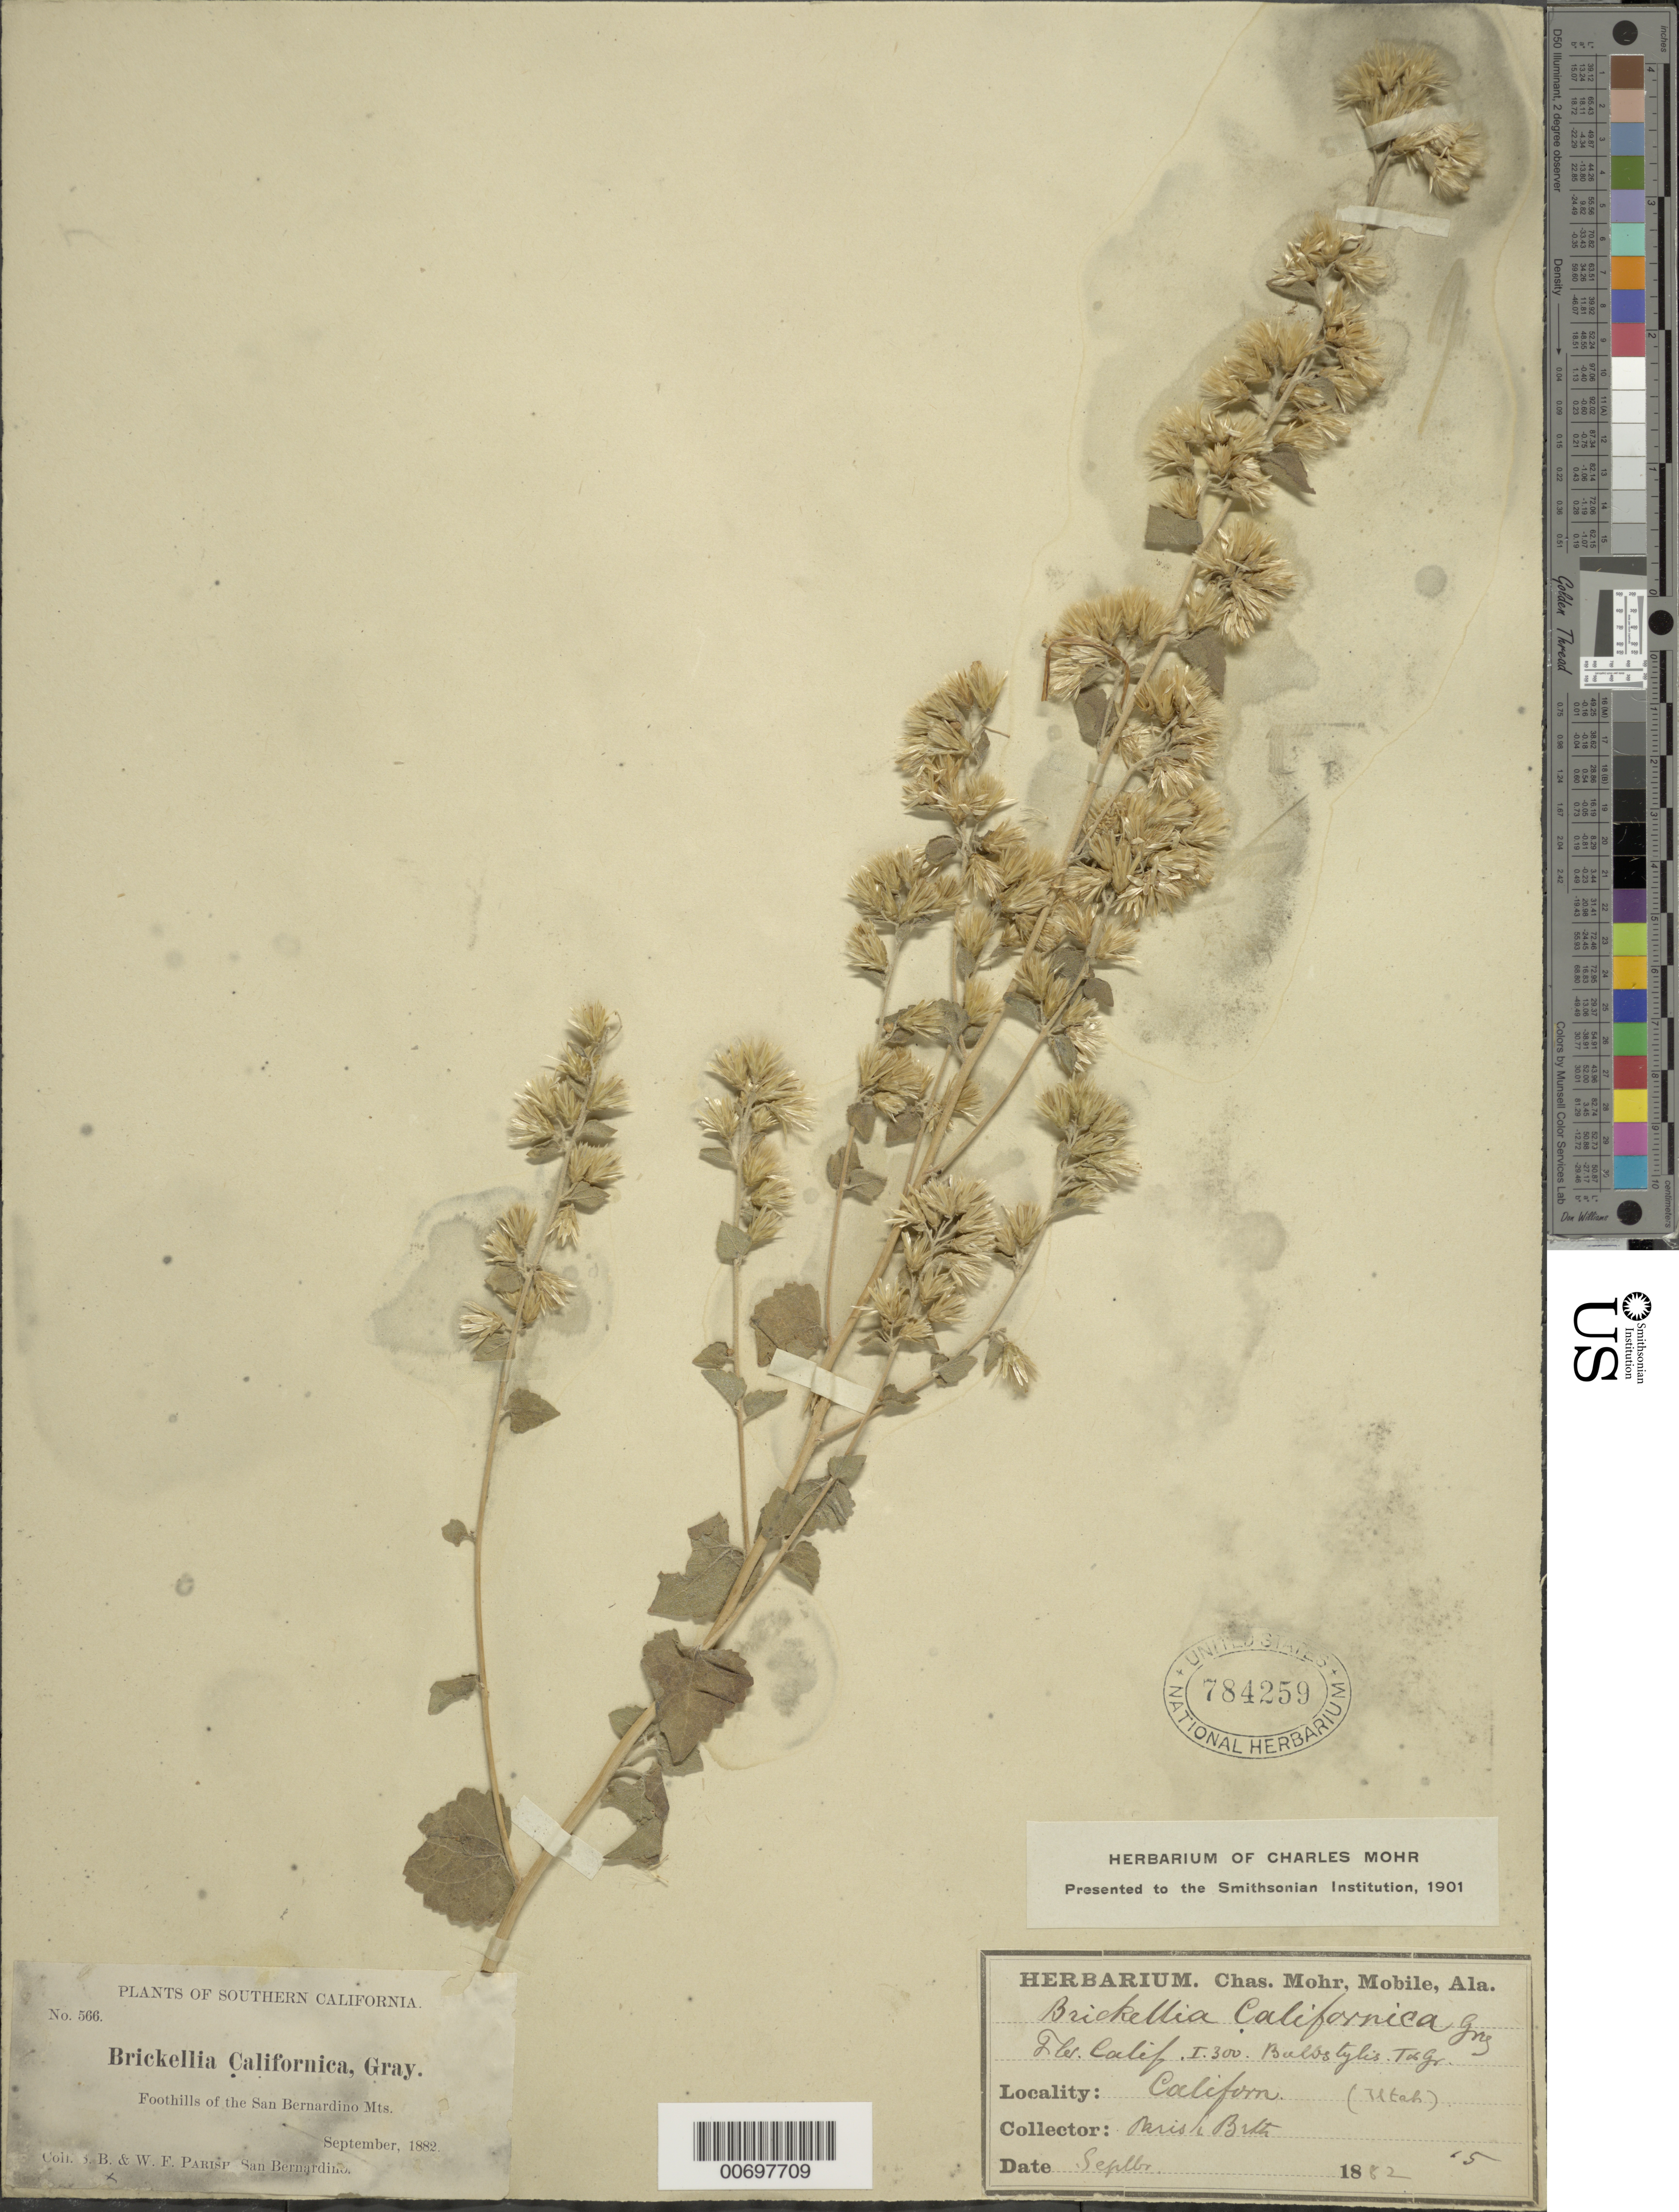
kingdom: Plantae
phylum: Tracheophyta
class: Magnoliopsida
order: Asterales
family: Asteraceae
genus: Brickellia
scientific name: Brickellia californica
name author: (Torr. & A. Gray) A. Gray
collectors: S. B. Parish & W. F. Parish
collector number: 566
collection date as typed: Sep 1882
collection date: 1882-09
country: United States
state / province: California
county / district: San Bernardino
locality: Foothills of the San Bernardino Mts.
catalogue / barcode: US 784259